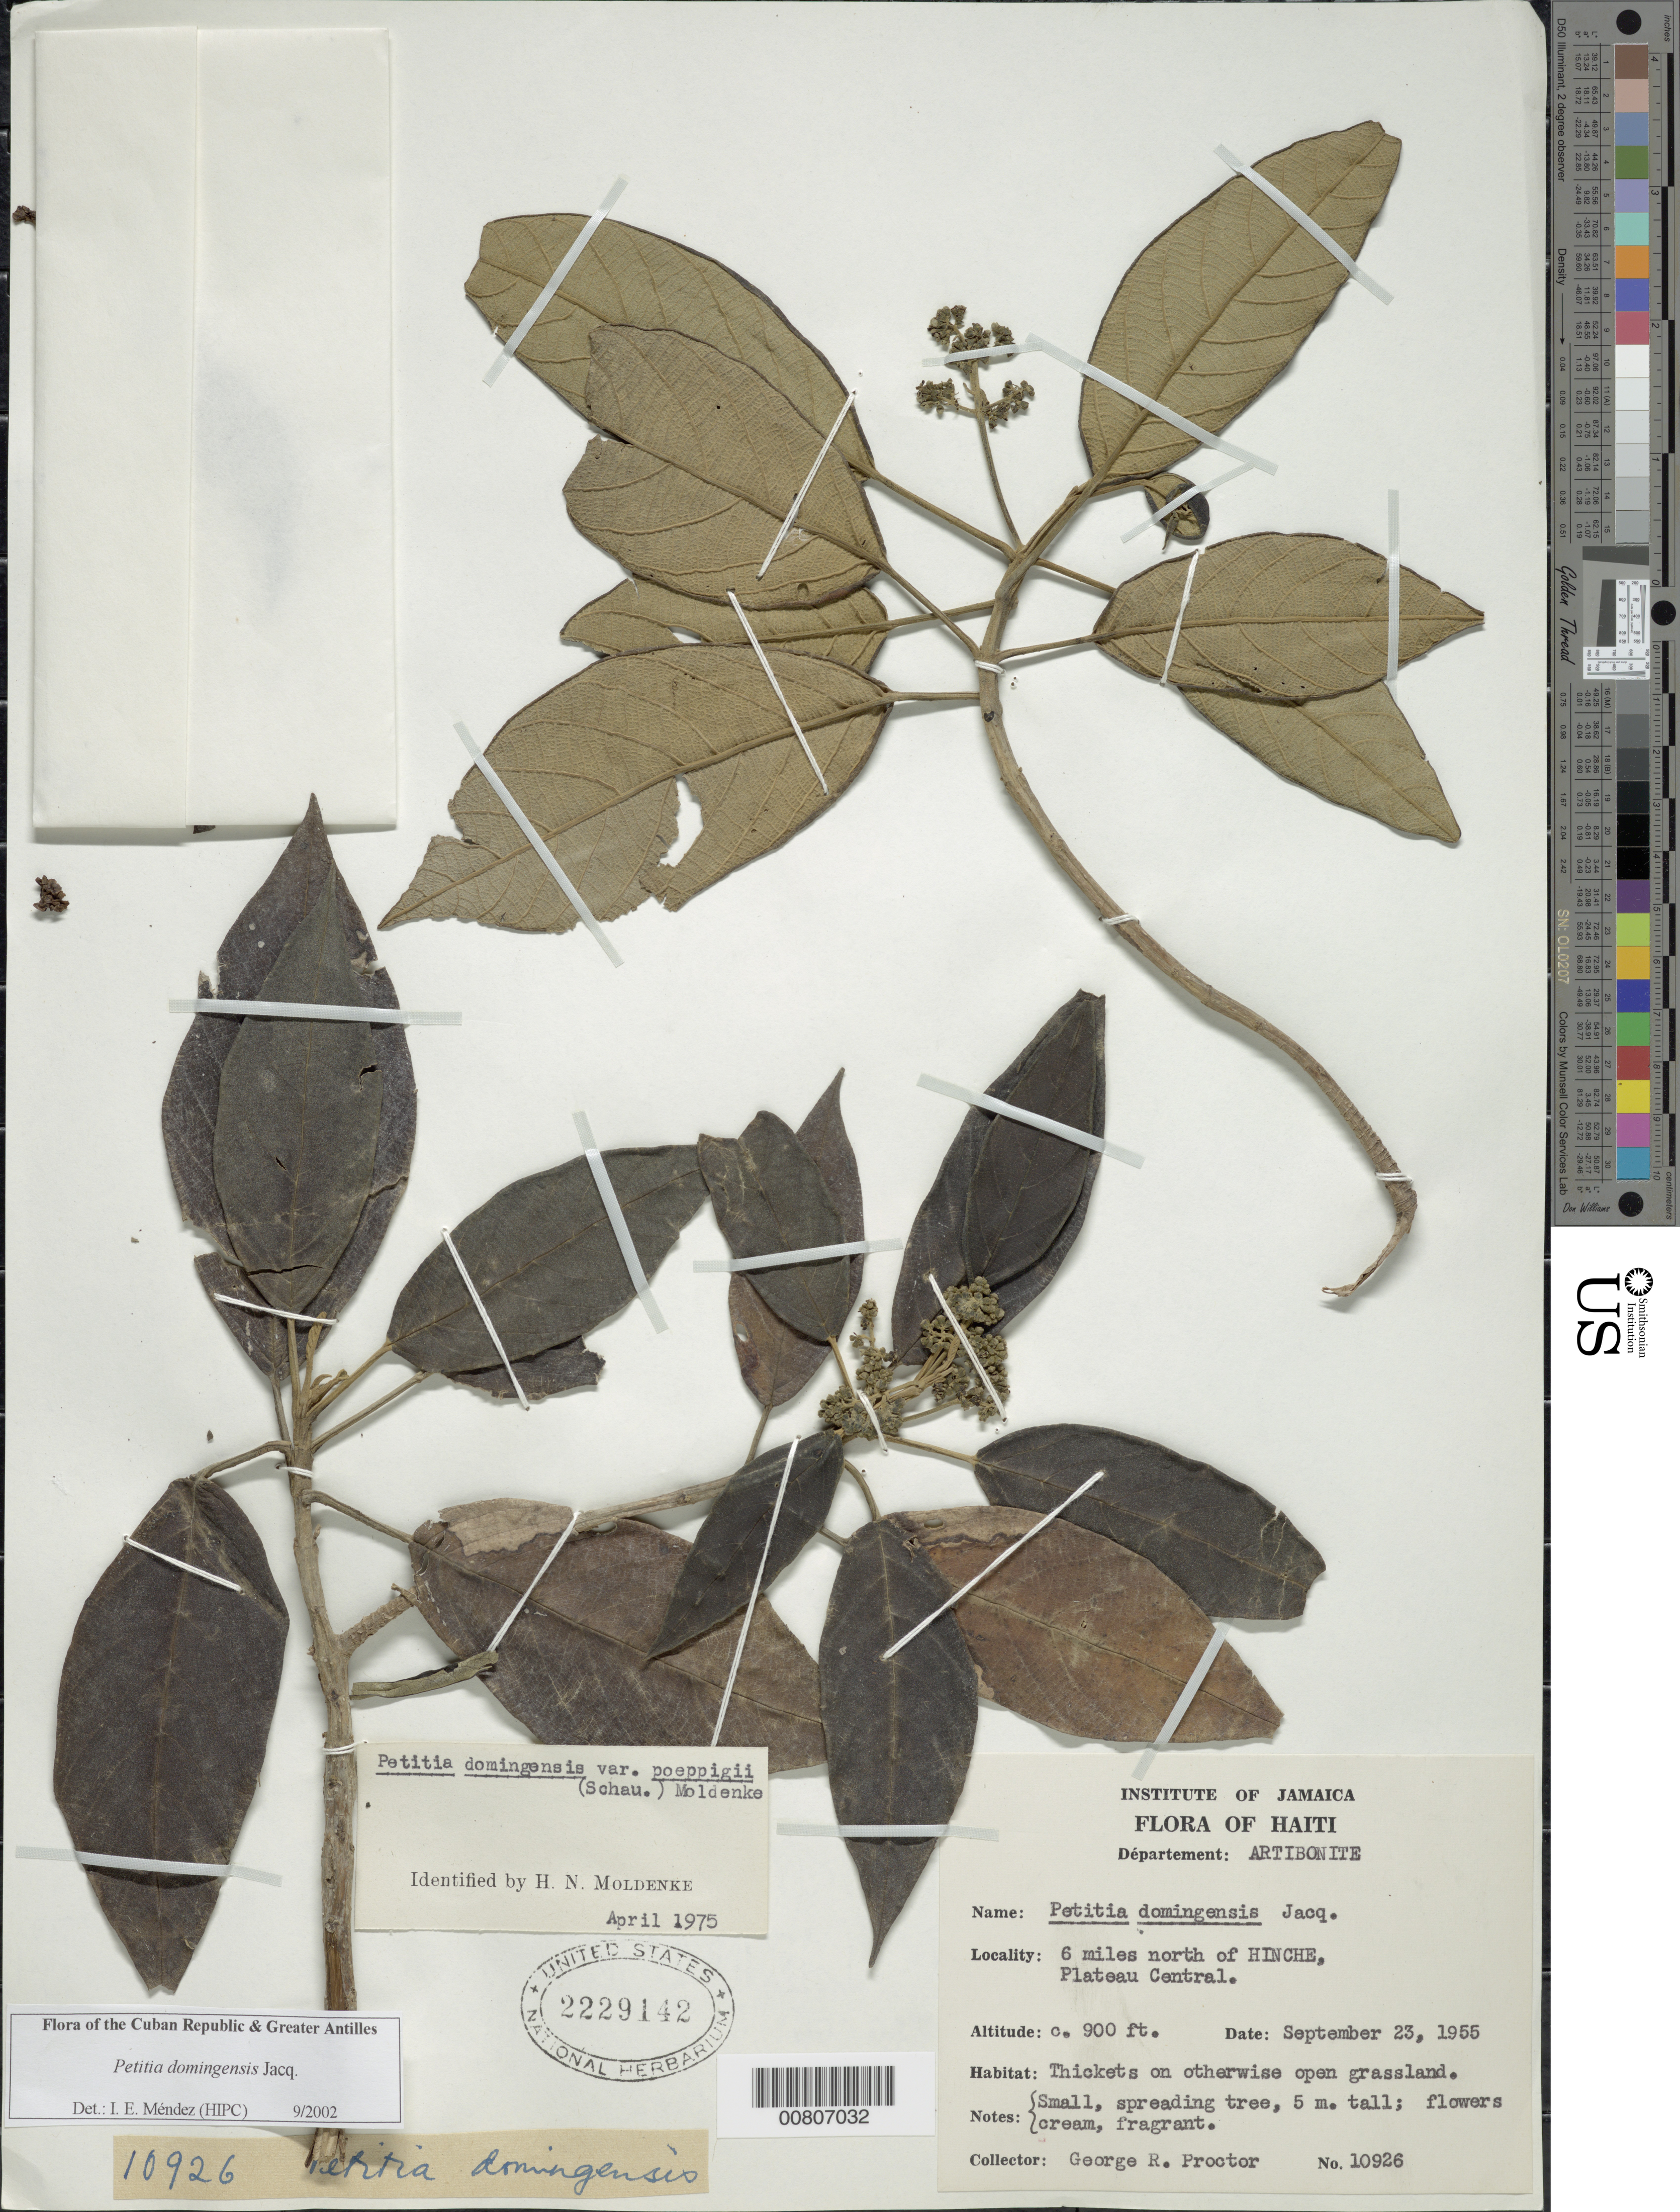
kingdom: Plantae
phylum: Tracheophyta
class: Magnoliopsida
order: Lamiales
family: Lamiaceae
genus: Petitia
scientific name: Petitia domingensis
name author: Jacq.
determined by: Méndez, Isidro E., (HIPC)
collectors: G. R. Proctor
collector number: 10926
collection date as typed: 23 Sep 1955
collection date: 1955-09-23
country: Haiti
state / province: Artibonite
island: Hispaniola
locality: Hinche, 6 miles N of; Plateau Central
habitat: Thickets on otherwise open grassland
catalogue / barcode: US 2229142